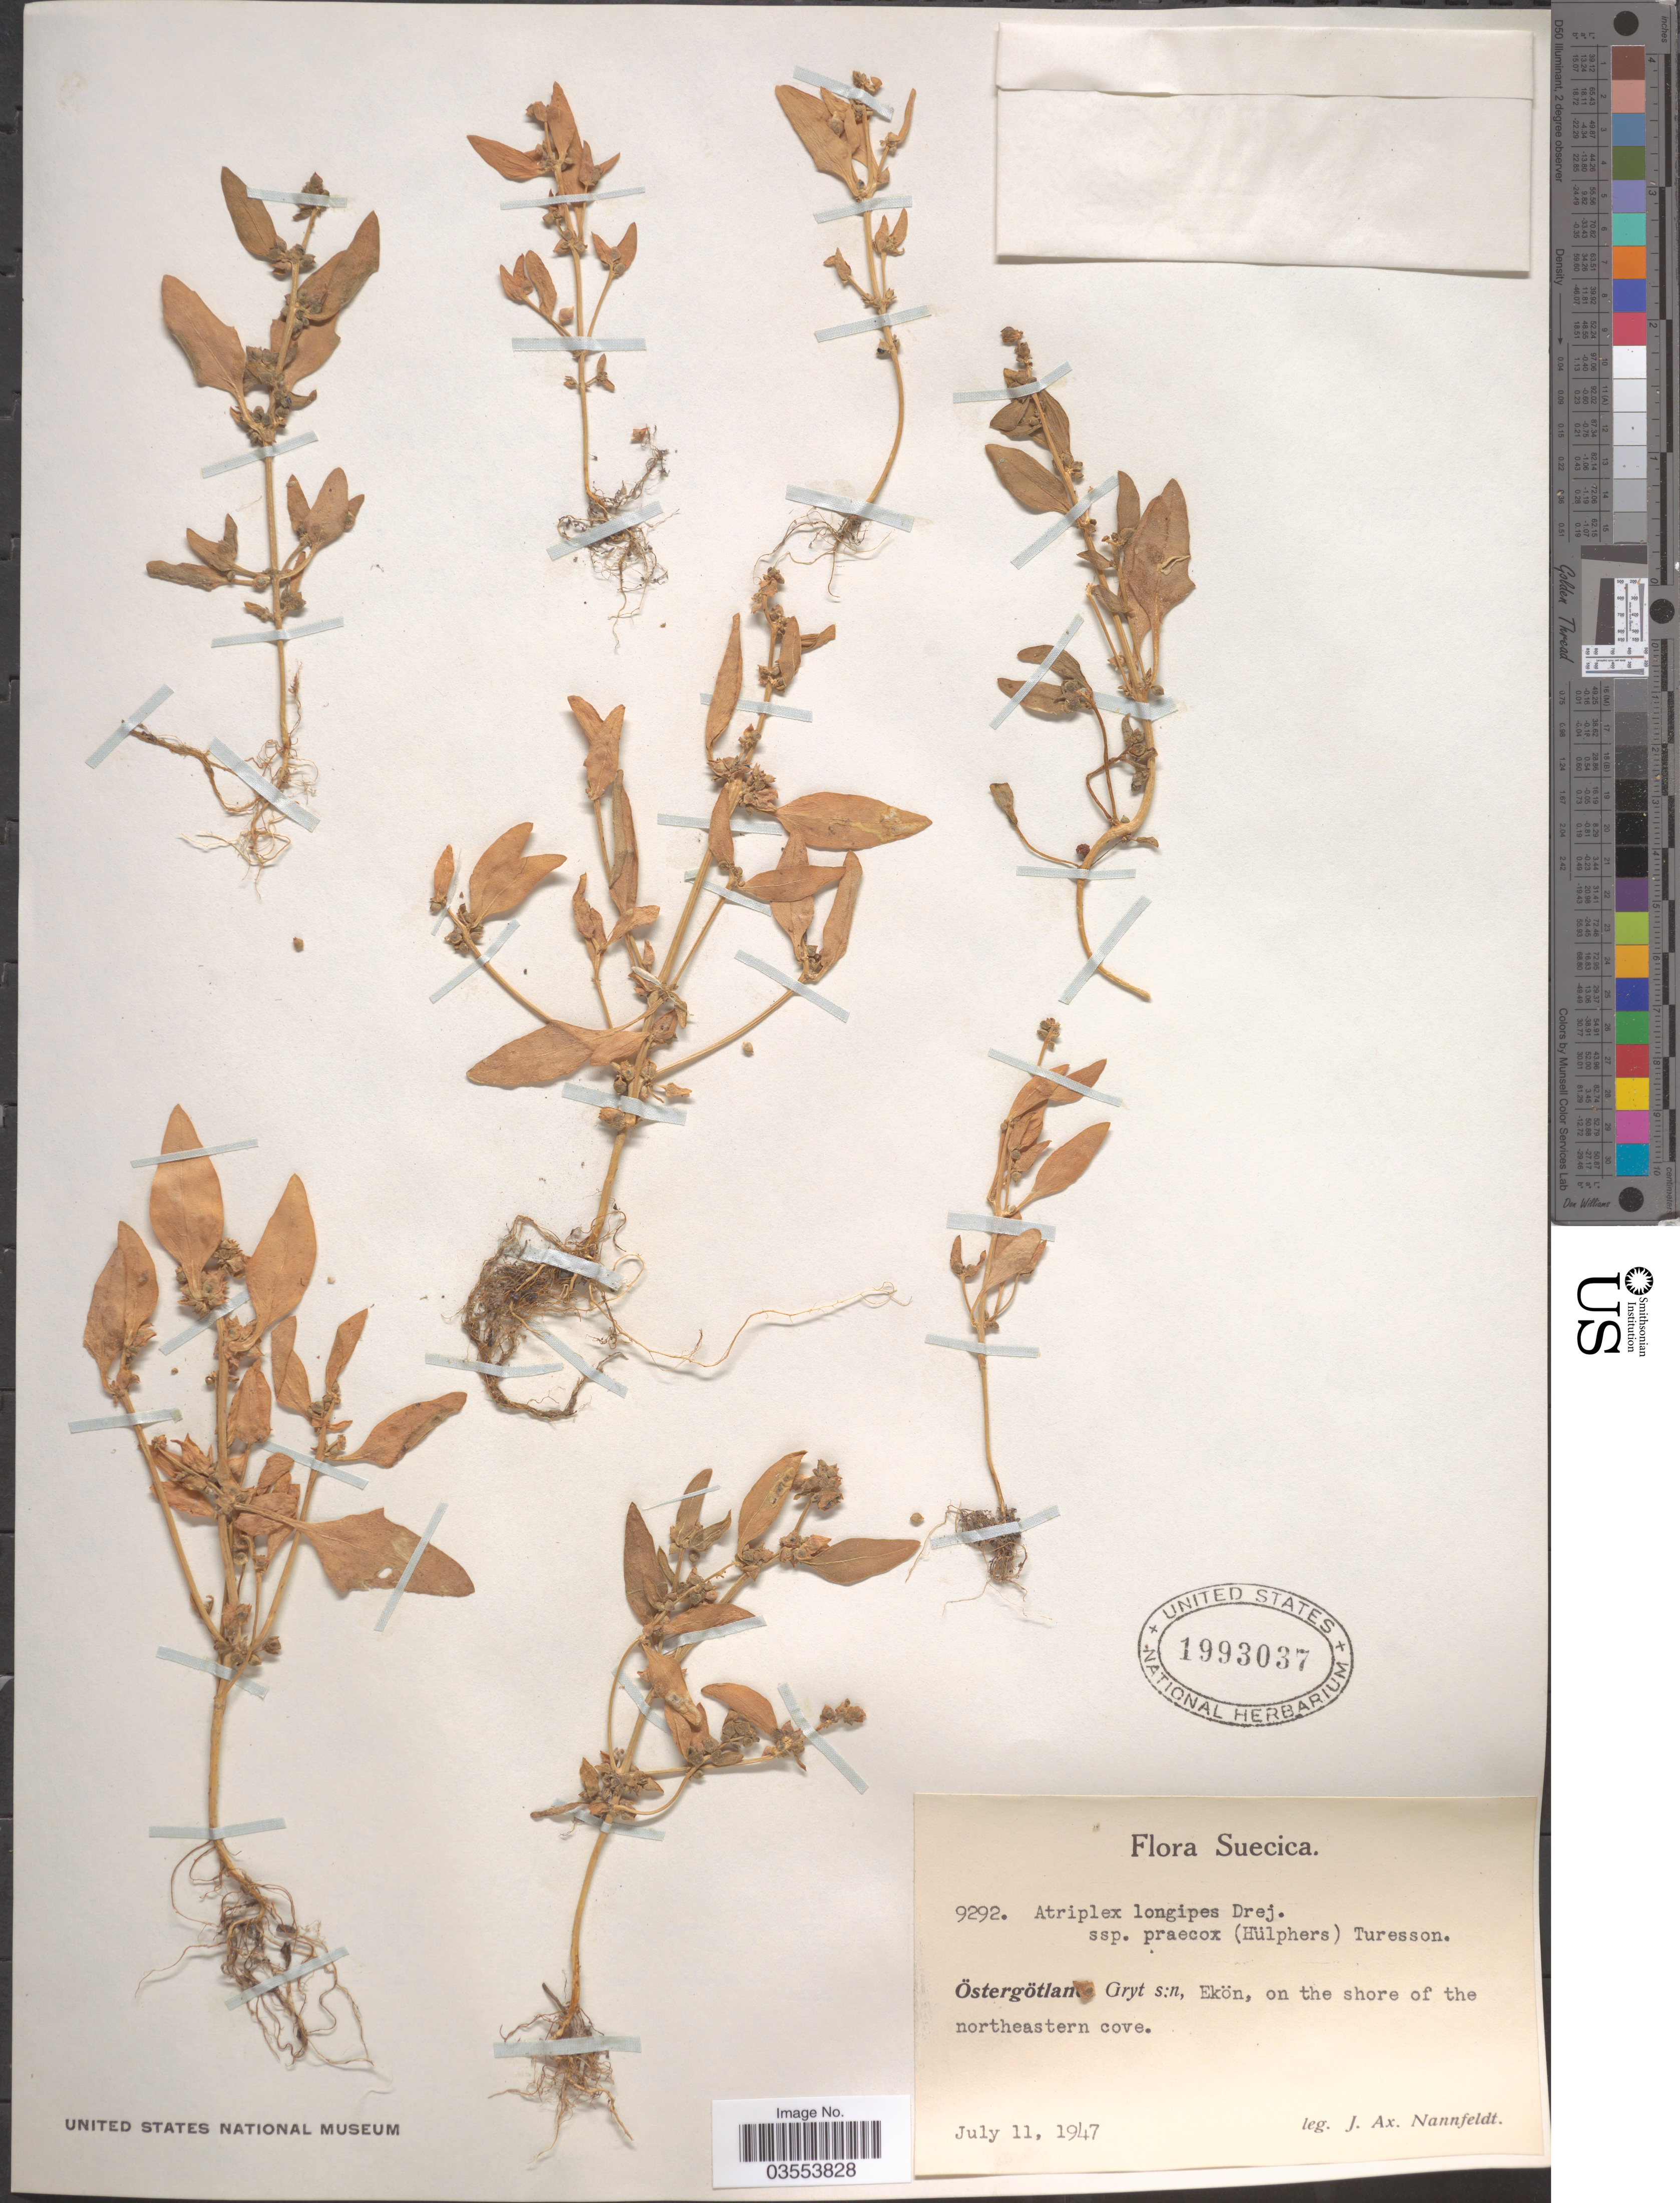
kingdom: Plantae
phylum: Tracheophyta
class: Magnoliopsida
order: Caryophyllales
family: Amaranthaceae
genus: Atriplex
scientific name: Atriplex longipes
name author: Drejer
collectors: J. Nannfeldt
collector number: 9292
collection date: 1947-07-11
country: Sweden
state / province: Östergötland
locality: Suecica. Gryt s:n, Ekön, on the shore of the northeastern cove.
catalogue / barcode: US 1993037